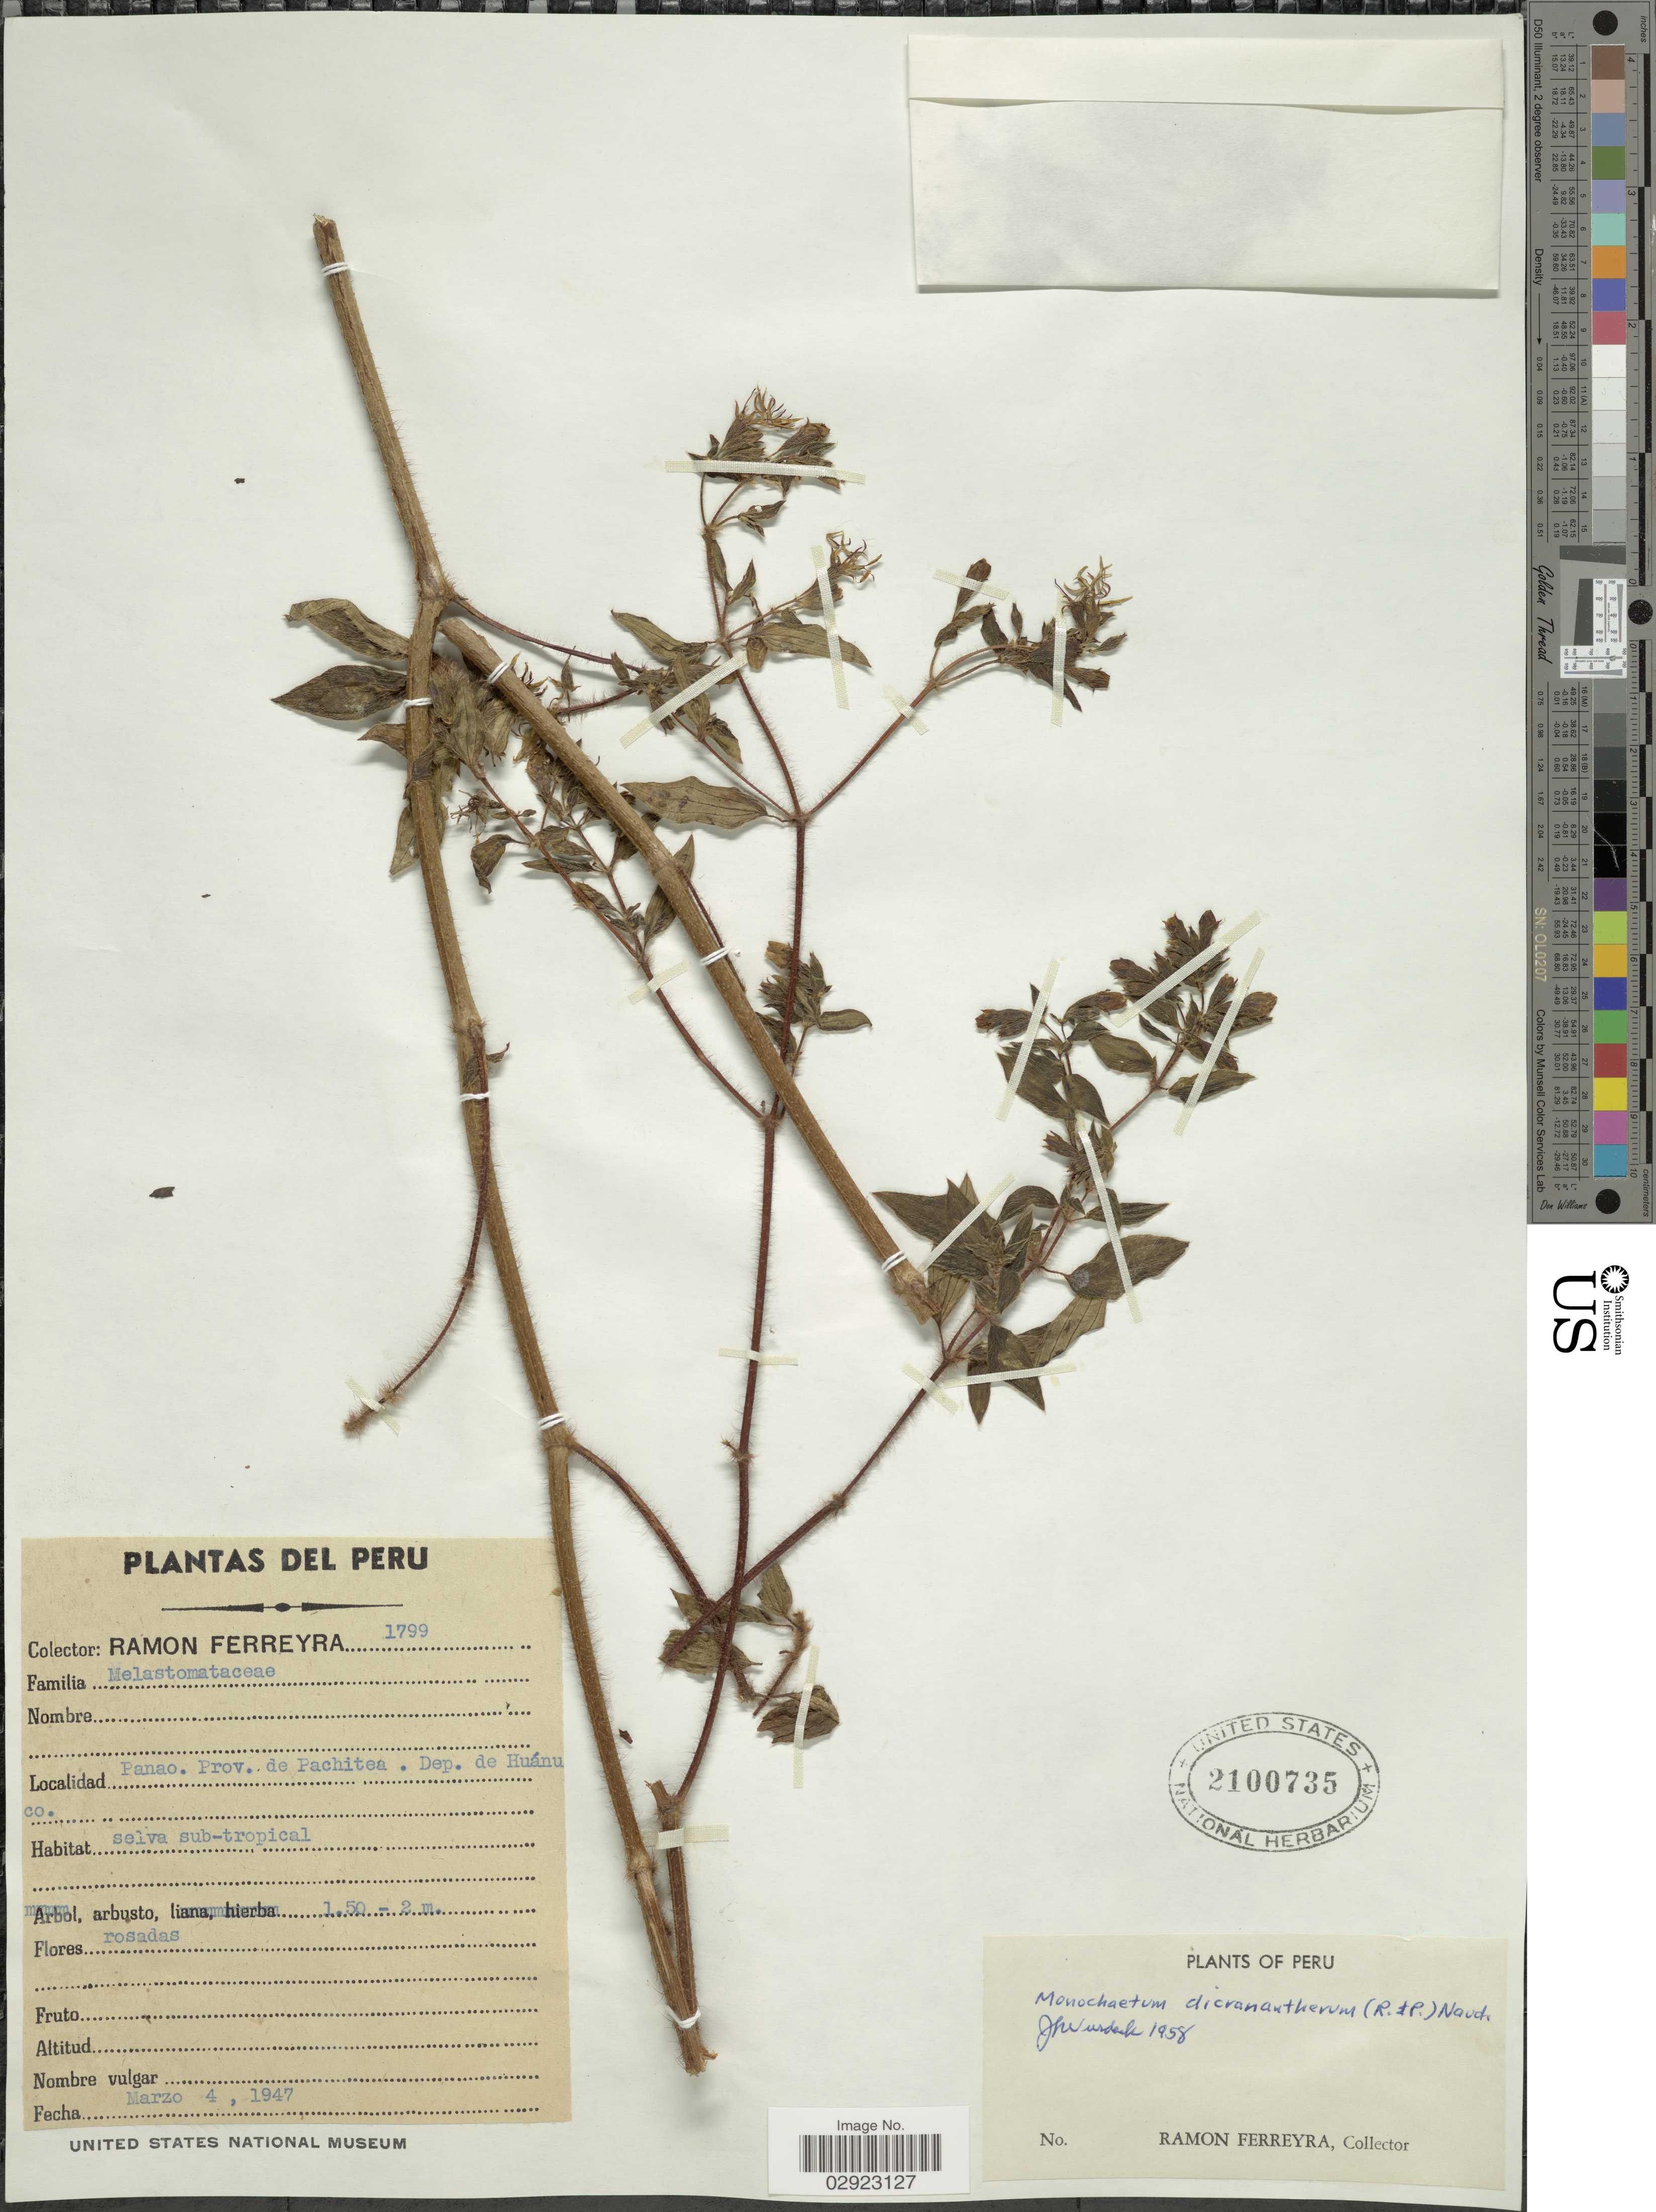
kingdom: Plantae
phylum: Tracheophyta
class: Magnoliopsida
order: Myrtales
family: Melastomataceae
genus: Monochaetum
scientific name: Monochaetum dicranantherum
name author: Naudin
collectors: R. A. Ferreyra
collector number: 1799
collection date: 1947-03-04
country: Peru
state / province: Huánuco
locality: Panao. Prov. de Pachitea. Dep. de Huánuco.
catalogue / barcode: US 2100735